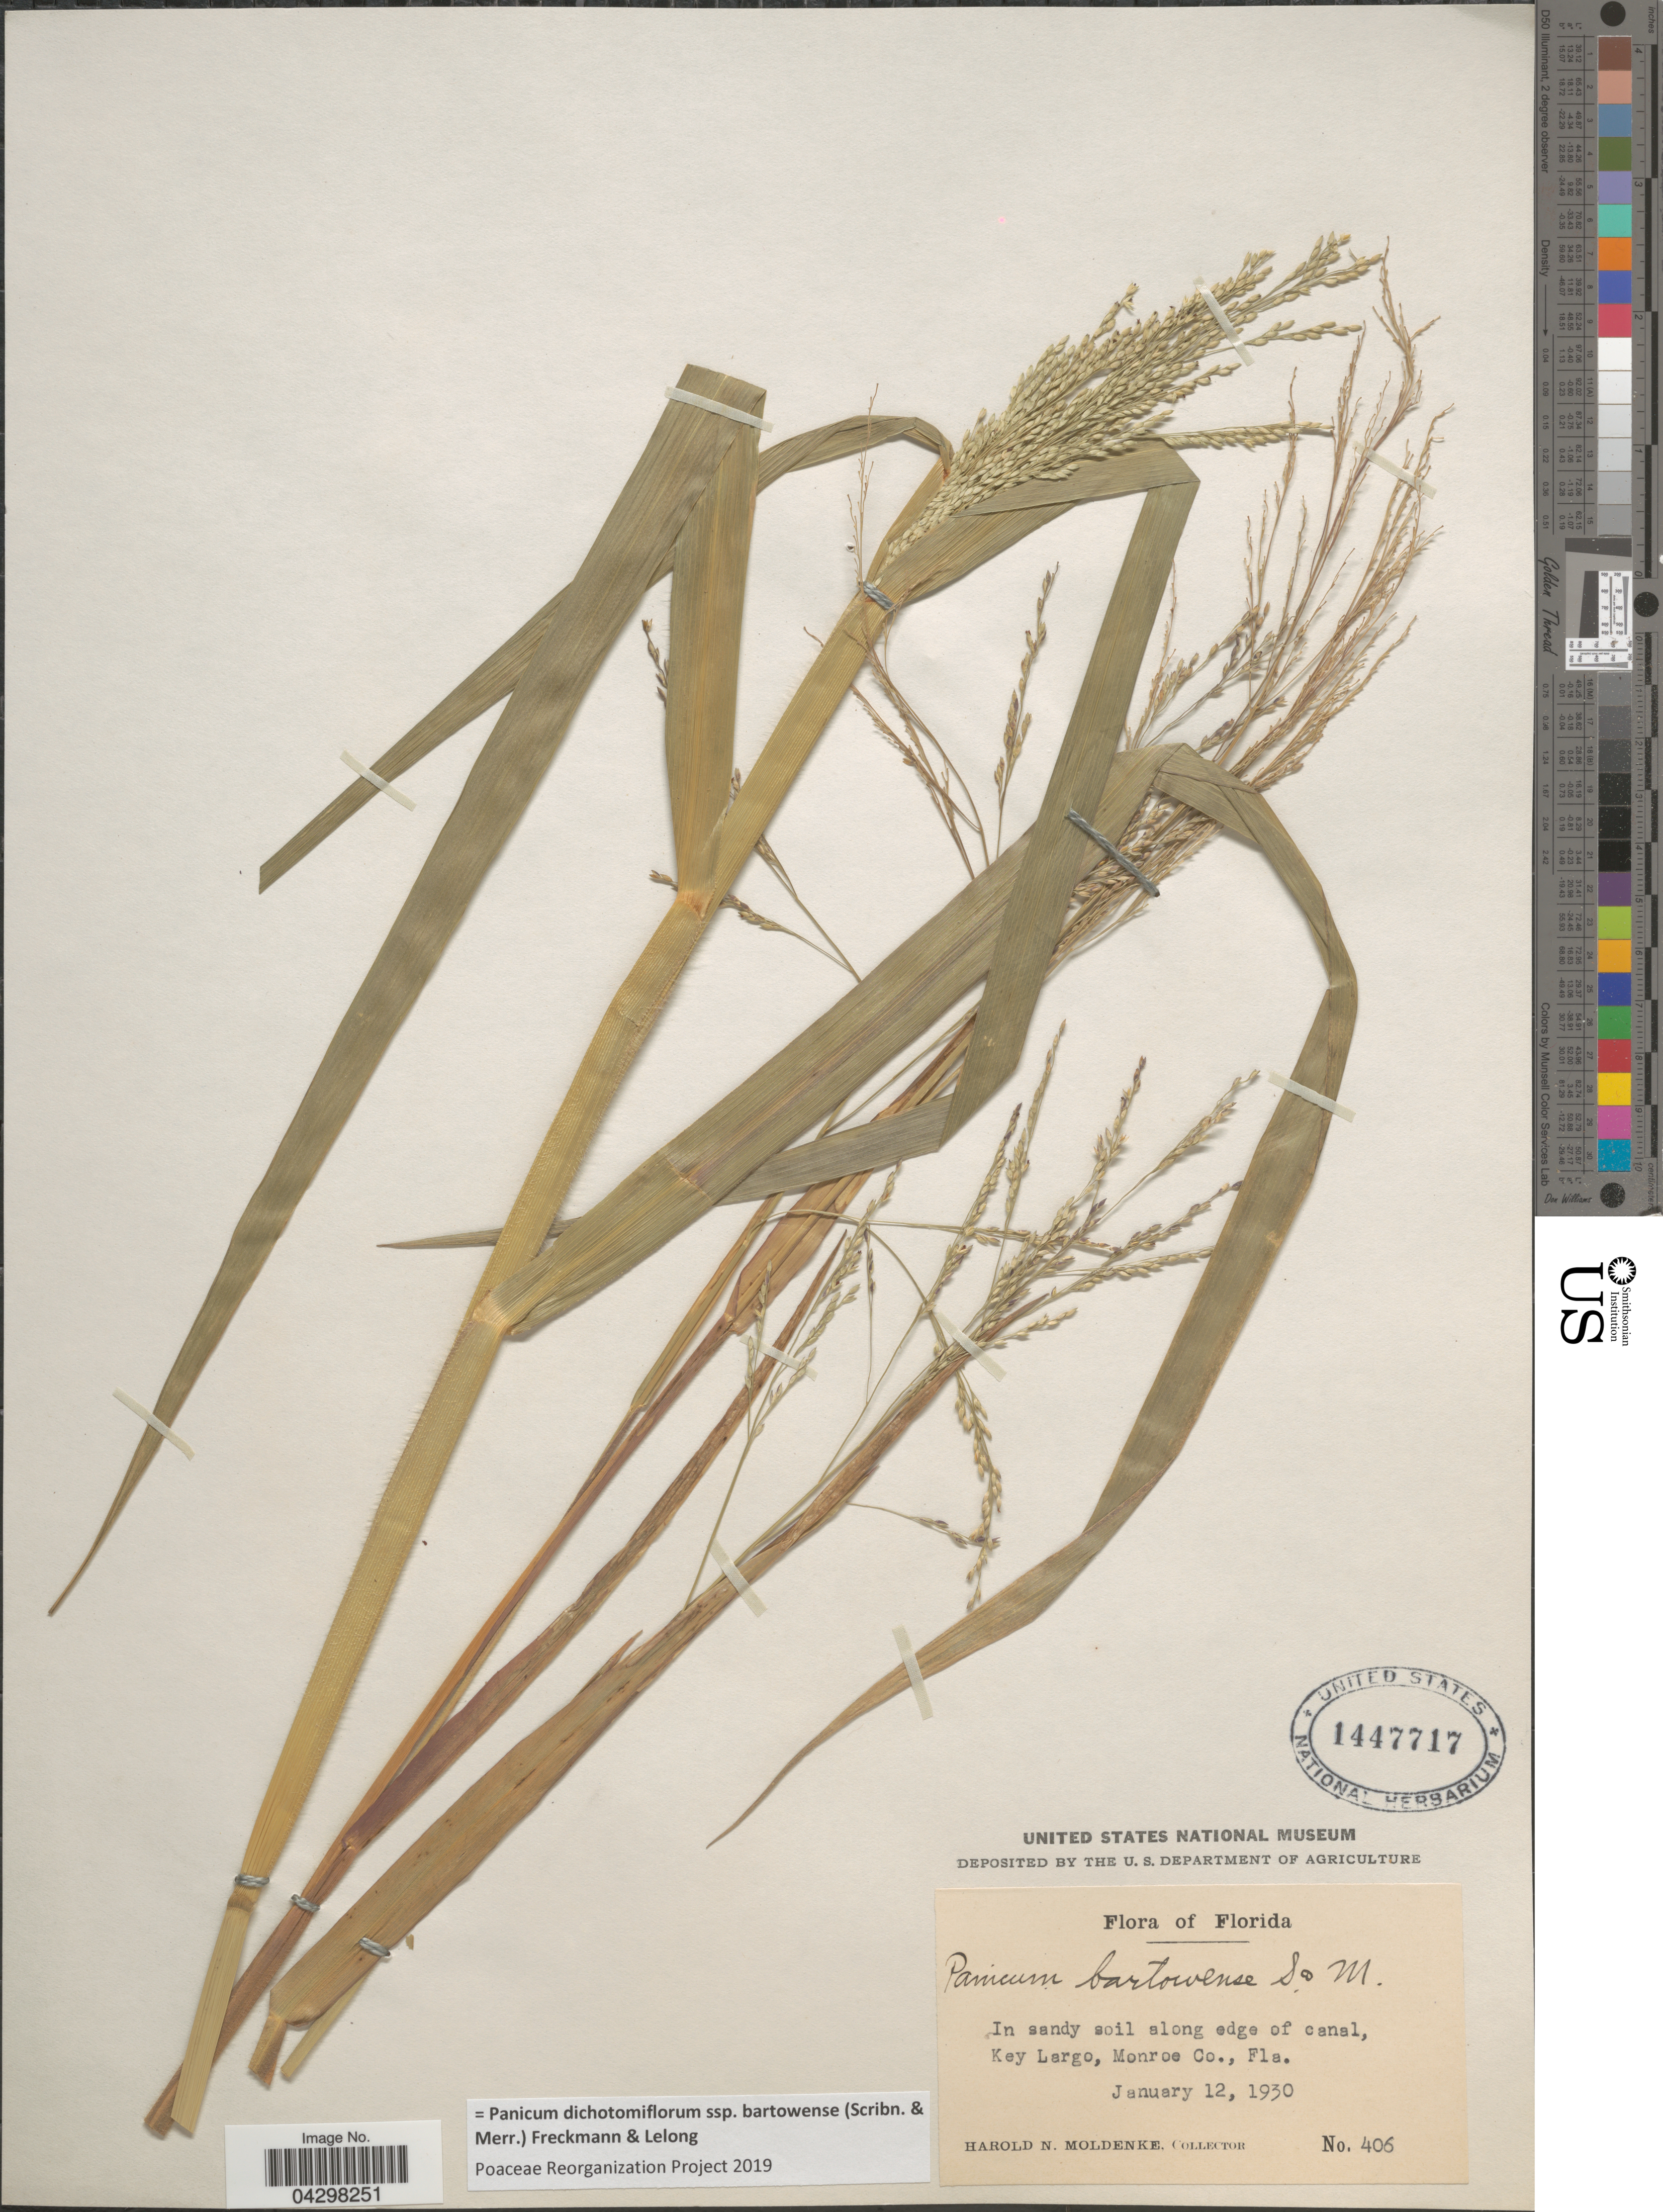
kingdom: Plantae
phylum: Tracheophyta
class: Liliopsida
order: Poales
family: Poaceae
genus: Panicum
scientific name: Panicum dichotomiflorum subsp. bartowense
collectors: H. N. Moldenke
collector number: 406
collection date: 1930-01-12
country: United States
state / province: Florida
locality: In sandy soil along edge of canal, Key Largo, Monroe Co.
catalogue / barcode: US 1447717